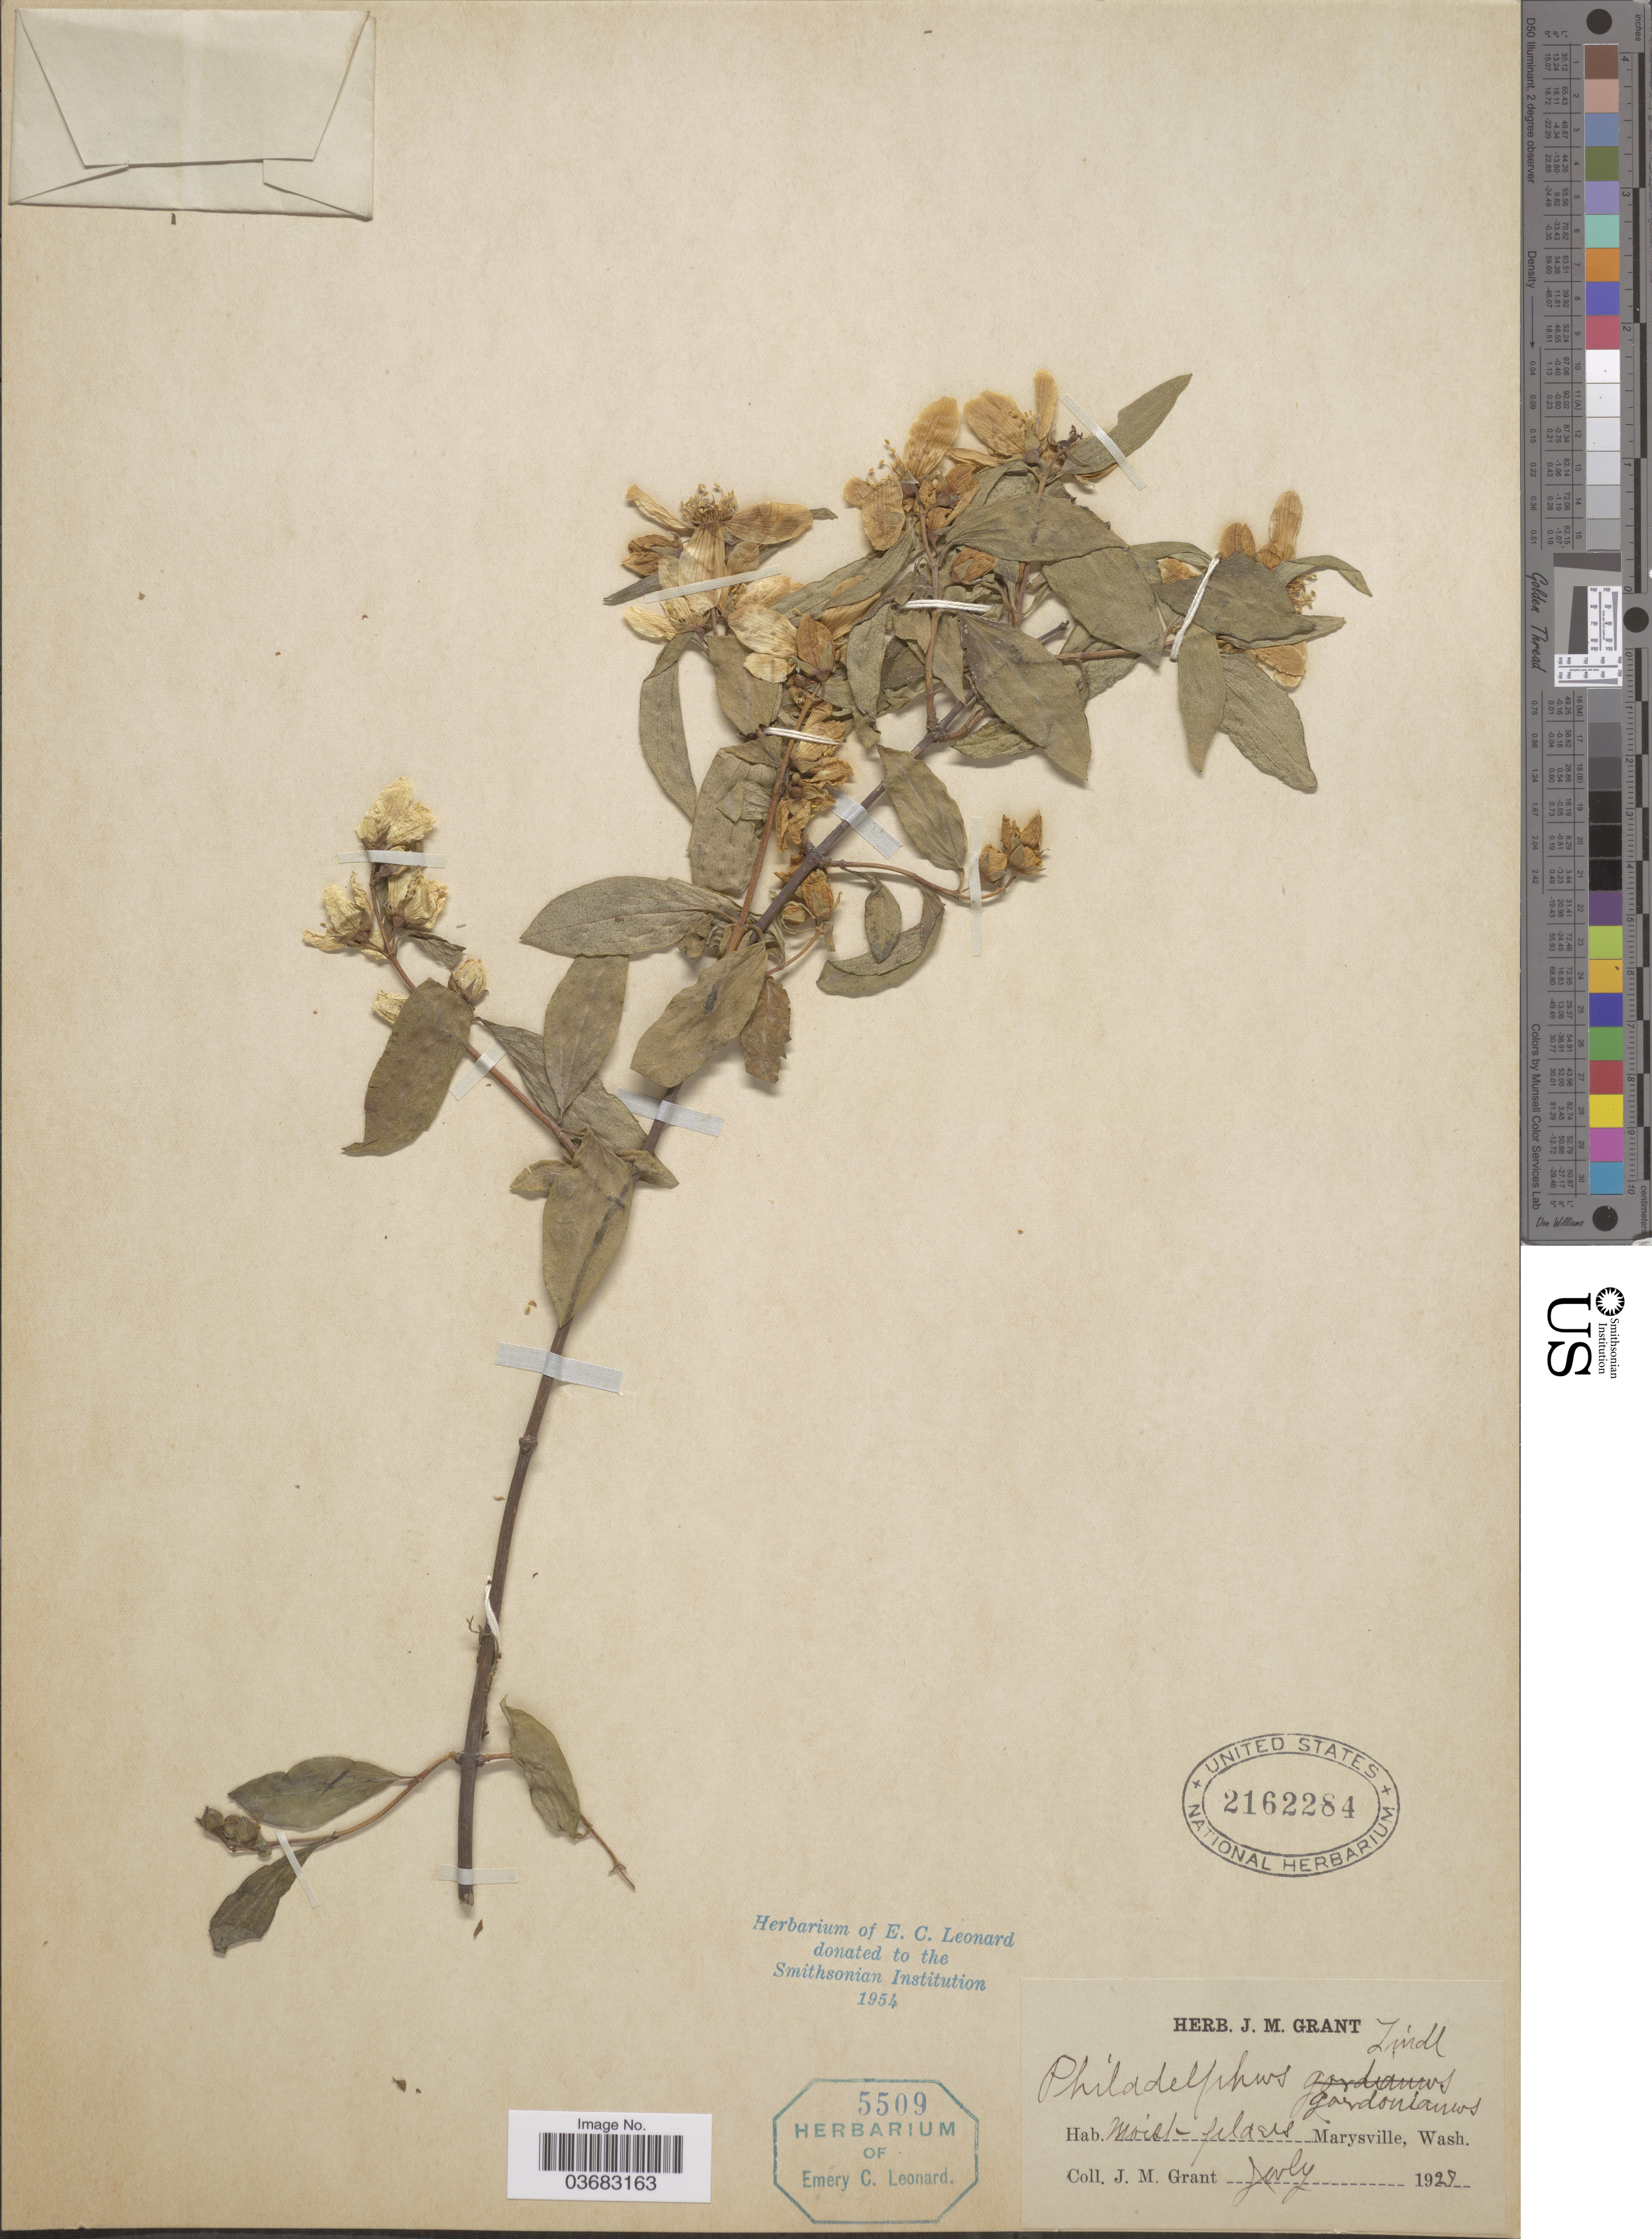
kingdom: Plantae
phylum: Tracheophyta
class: Magnoliopsida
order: Cornales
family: Hydrangeaceae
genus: Philadelphus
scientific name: Philadelphus lewisii var. gordonianus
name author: (Lindl.) Munz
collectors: J. M. Grant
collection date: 1929-07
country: United States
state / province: Washington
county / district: Snohomish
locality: Marysville.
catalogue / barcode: US 2162284